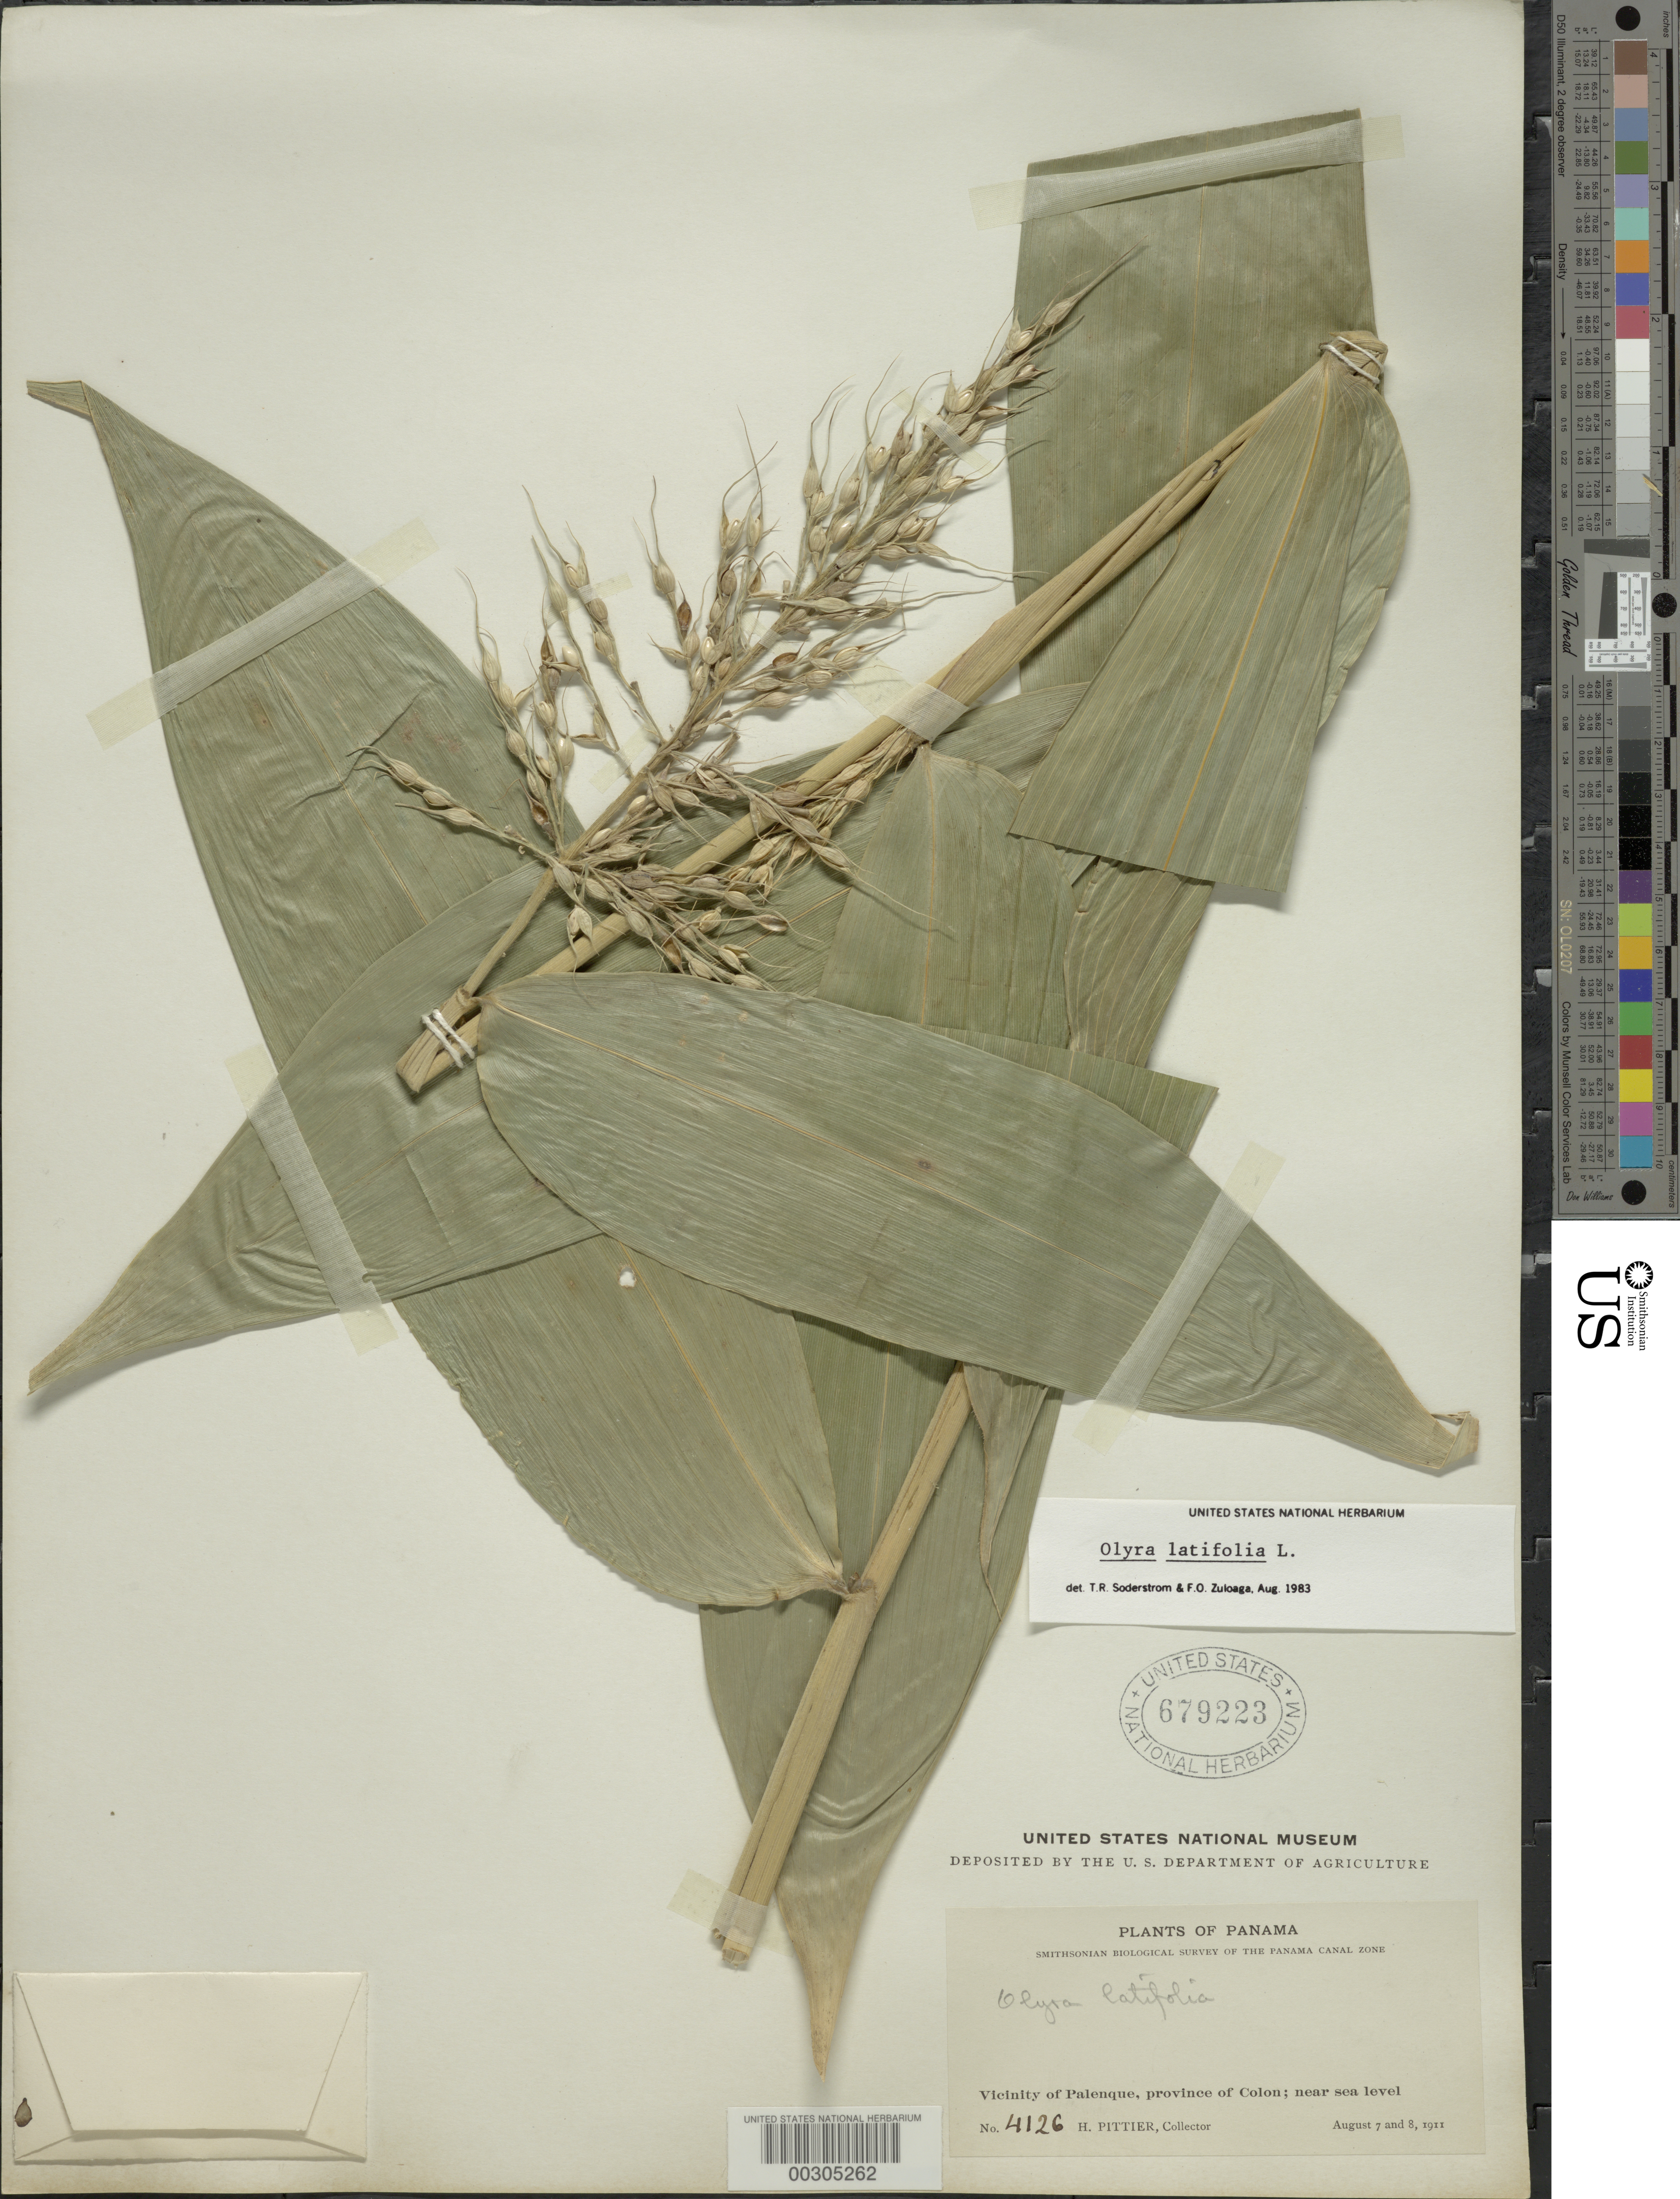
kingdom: Plantae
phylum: Tracheophyta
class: Liliopsida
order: Poales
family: Poaceae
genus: Olyra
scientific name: Olyra latifolia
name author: L.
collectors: H. F. Pittier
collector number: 4126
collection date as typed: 07 Aug 1911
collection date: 1911-08-07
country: Panama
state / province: Colón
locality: Palenque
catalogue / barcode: US 679223